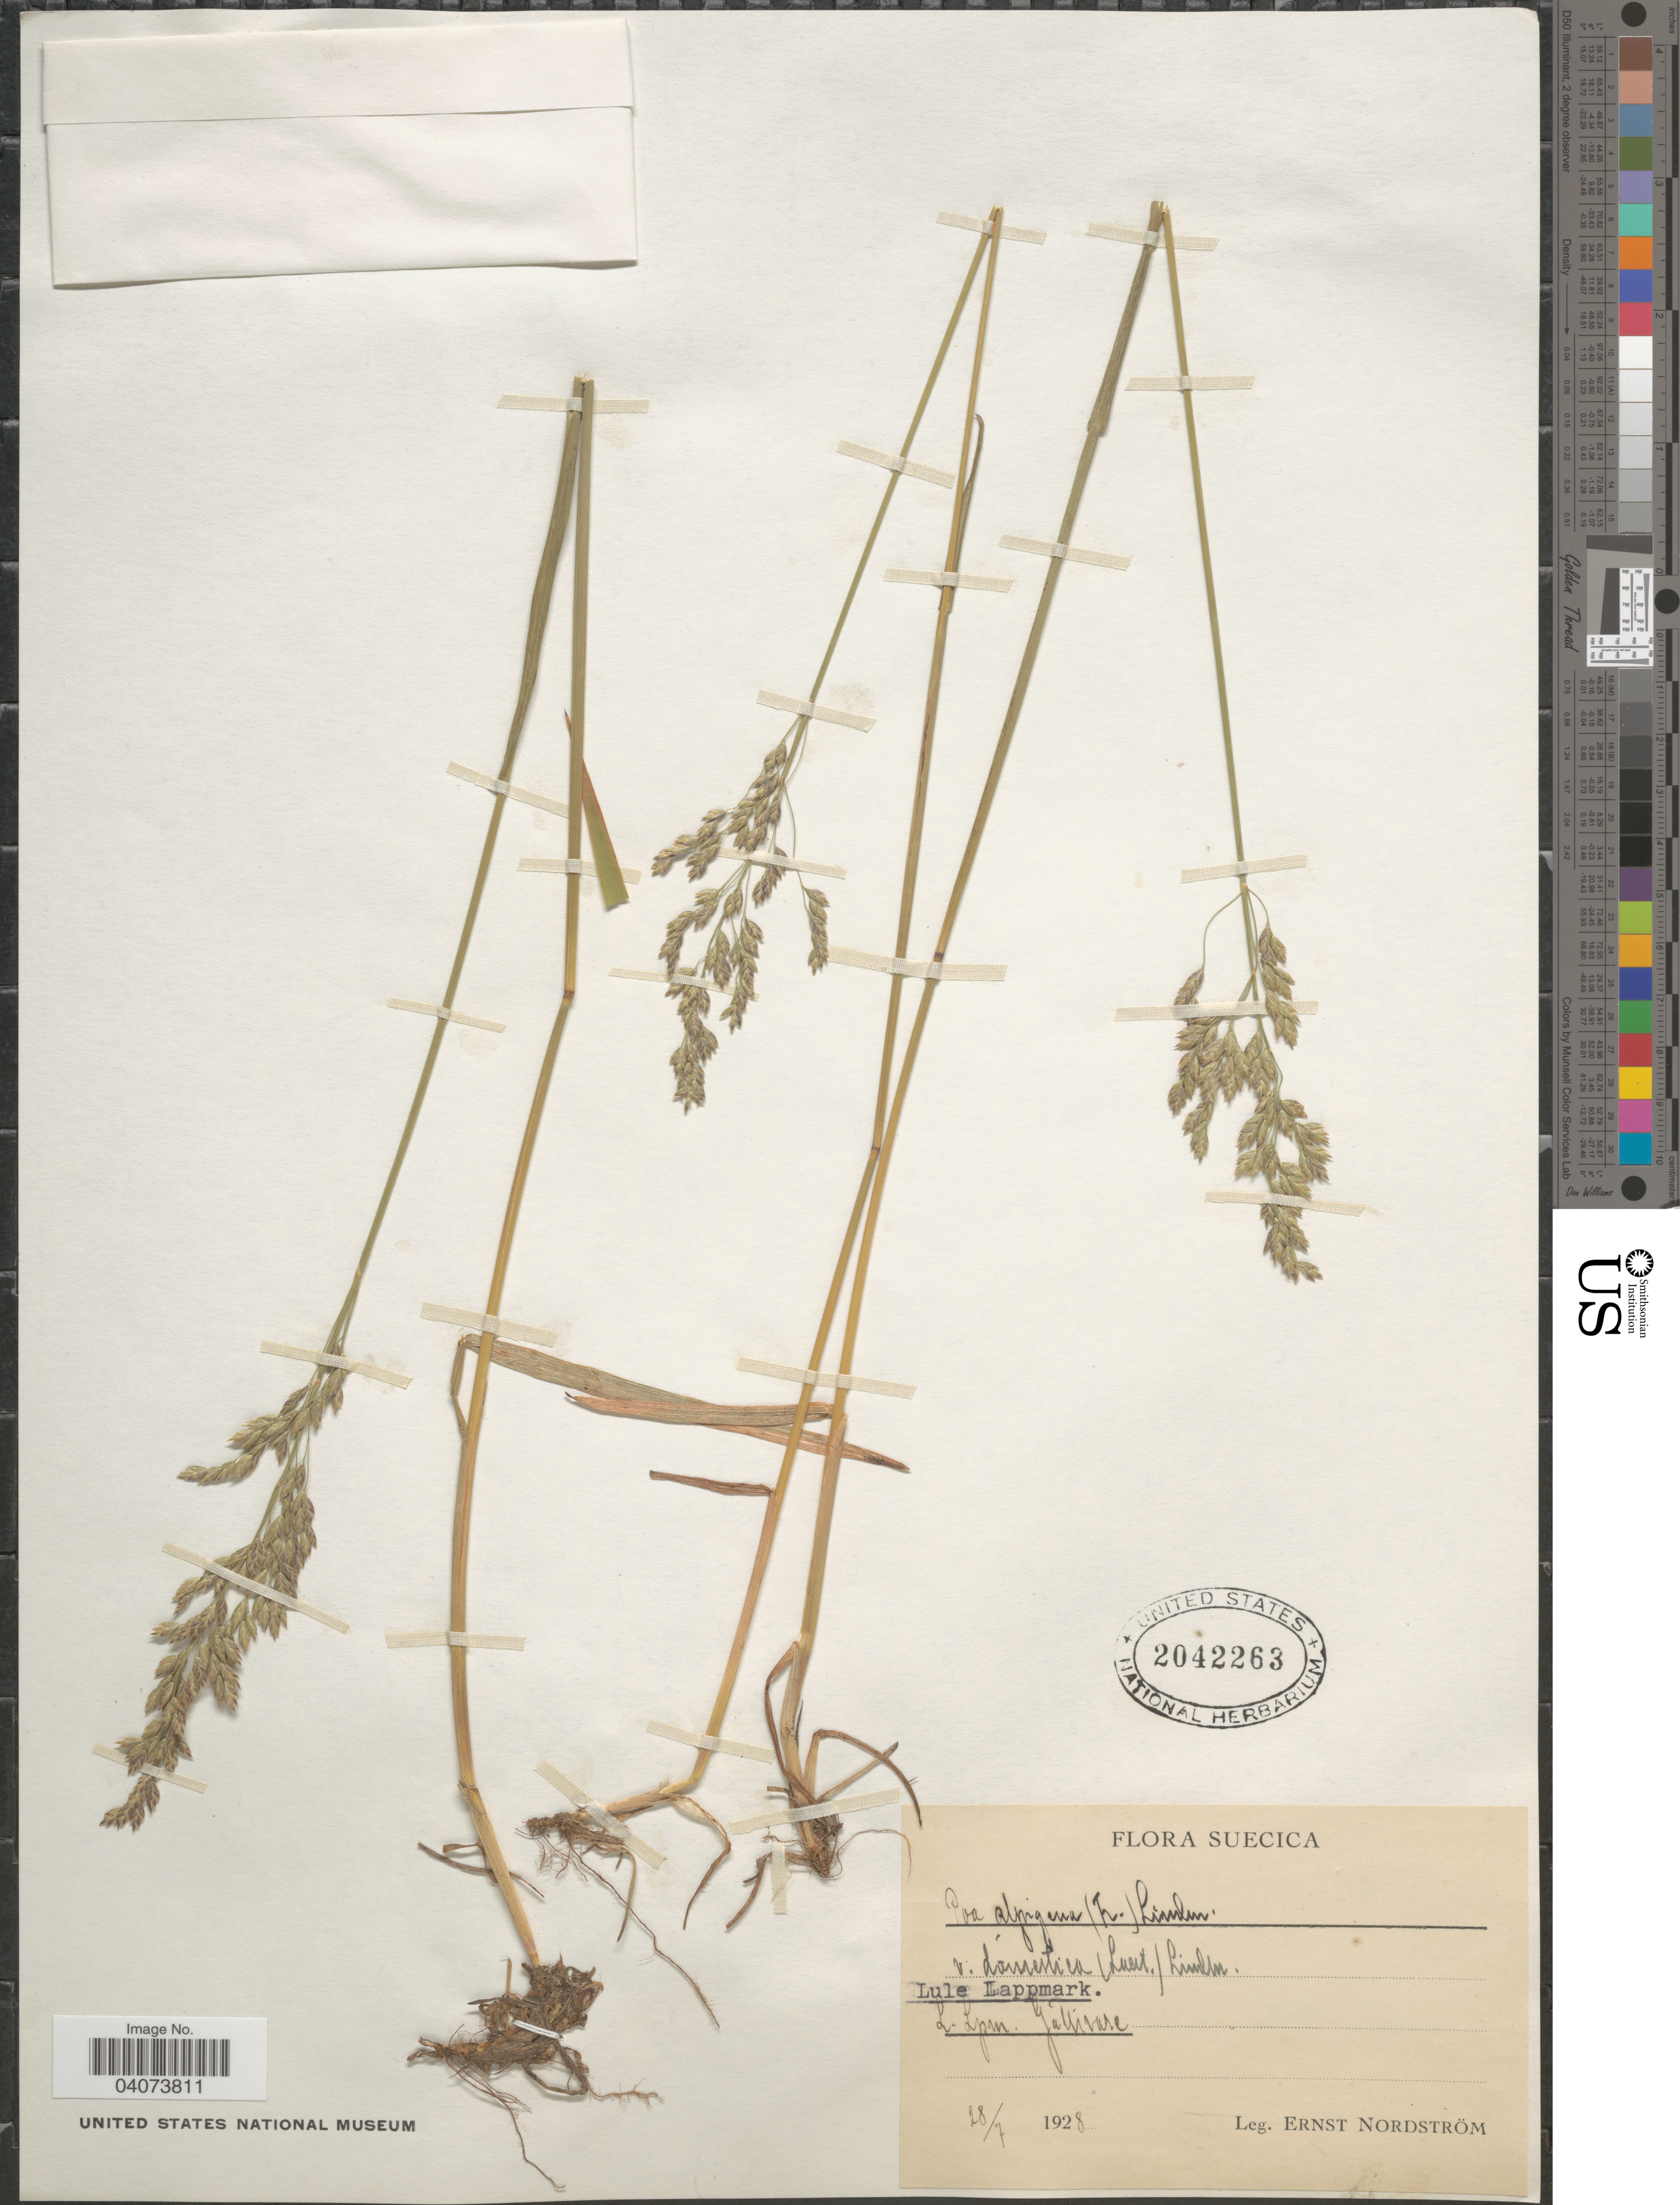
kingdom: Plantae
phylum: Tracheophyta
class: Liliopsida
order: Poales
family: Poaceae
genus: Poa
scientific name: Poa pratensis subsp. alpigena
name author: (Lindm.) Hiitonen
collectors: E. Nordström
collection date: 1928-07-28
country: Sweden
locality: Suecica. Lule Lappmark. Gällivare.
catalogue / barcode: US 2042263